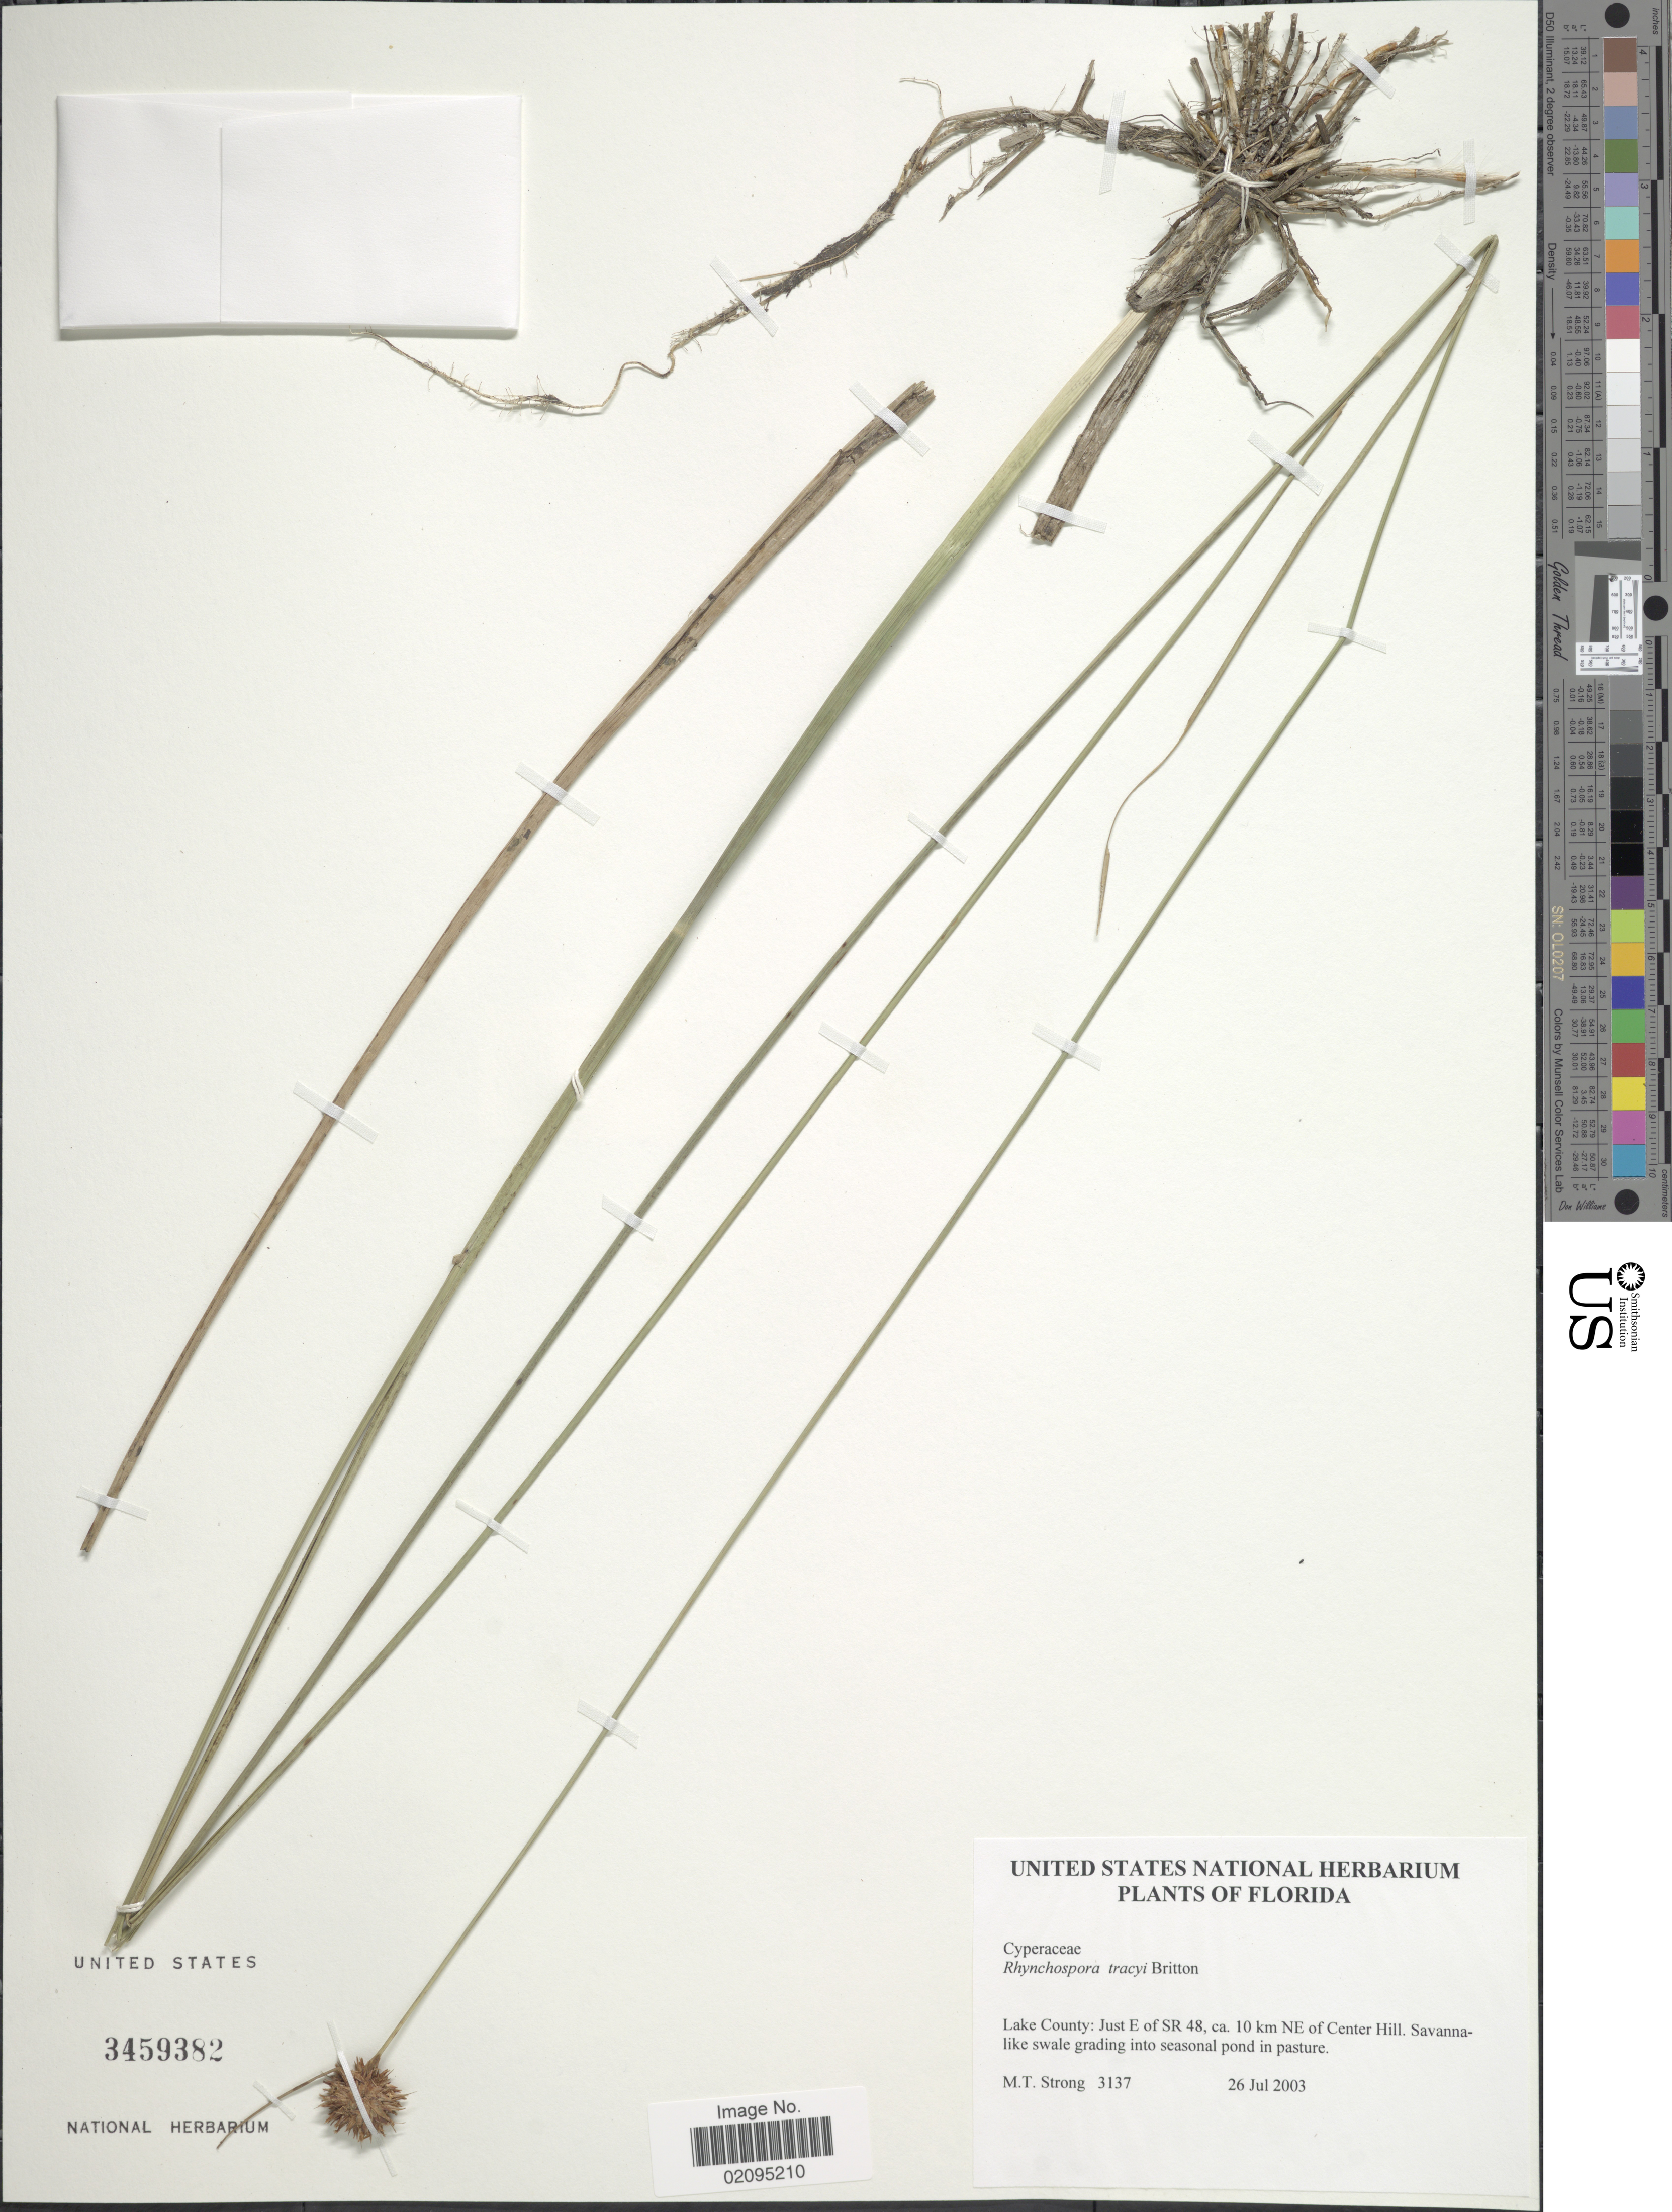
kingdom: Plantae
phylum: Tracheophyta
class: Liliopsida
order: Poales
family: Cyperaceae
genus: Rhynchospora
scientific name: Rhynchospora tracyi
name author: Britton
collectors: M. T. Strong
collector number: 3137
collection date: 2003-07-26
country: United States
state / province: Florida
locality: Lake County: Just E of SR 48, ca. 10 km NE of Center Hill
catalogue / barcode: US 3459382